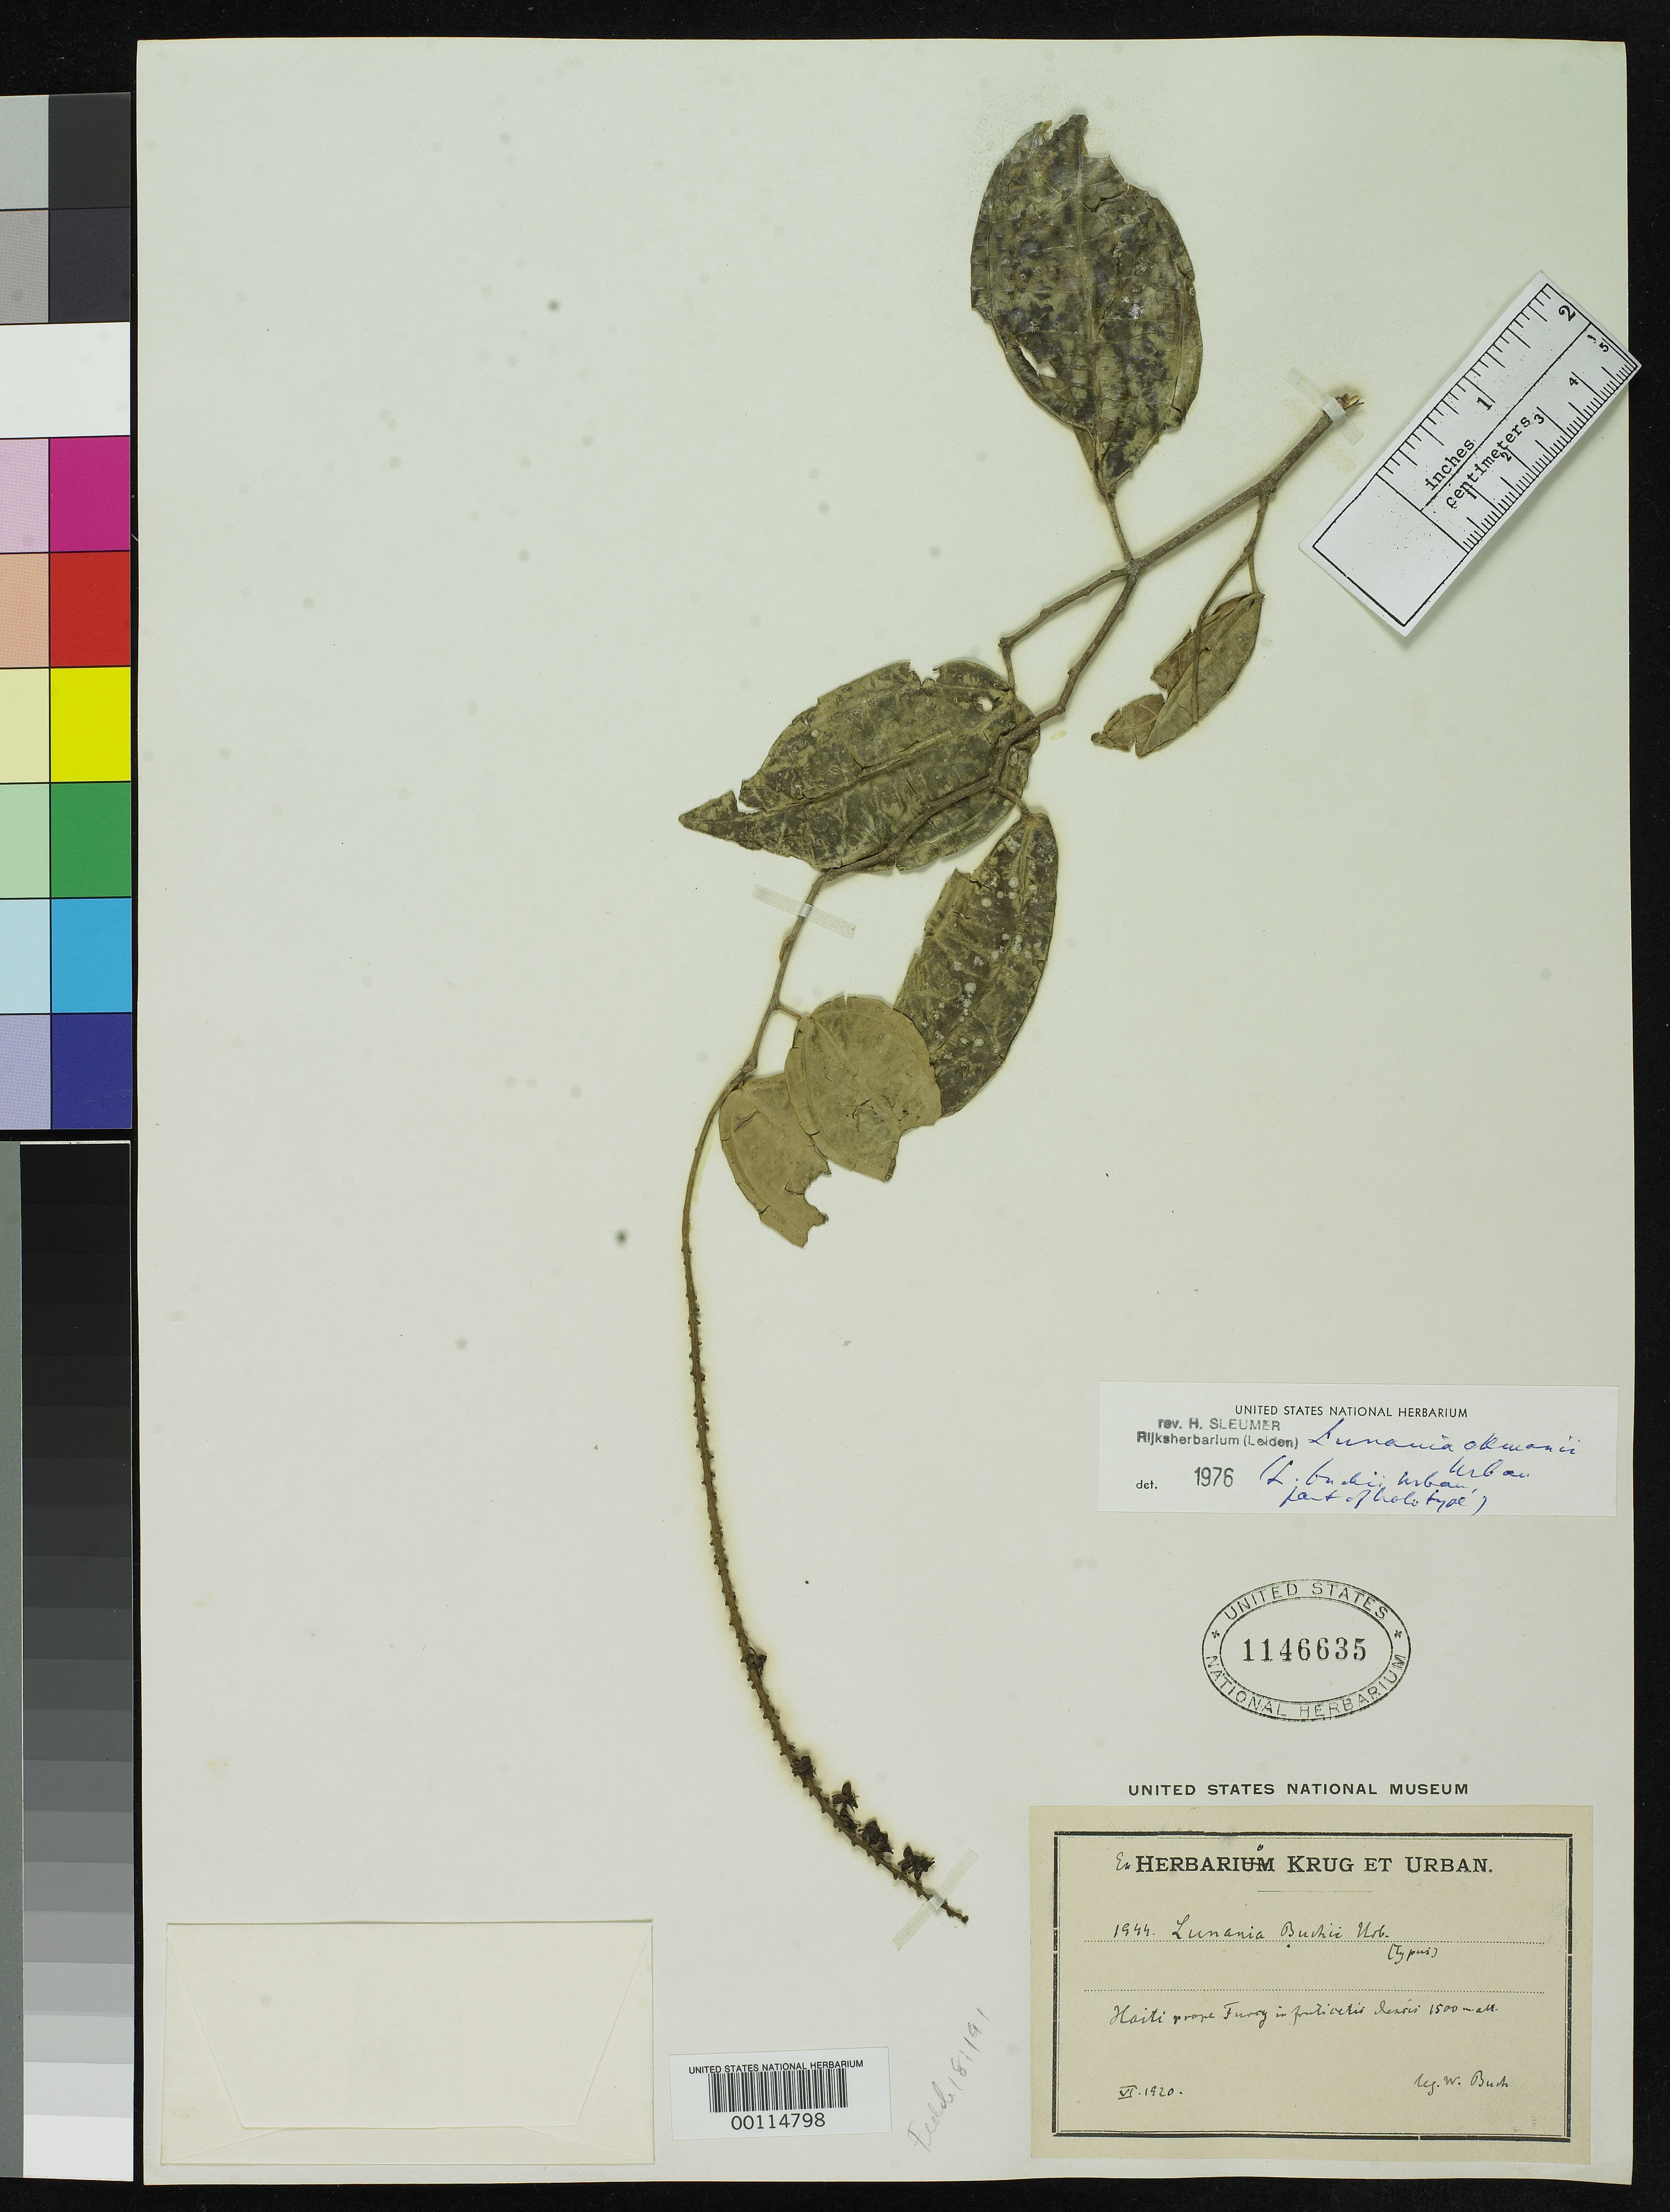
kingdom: Plantae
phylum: Tracheophyta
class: Magnoliopsida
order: Malpighiales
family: Salicaceae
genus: Lunania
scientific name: Lunania buchii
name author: Urb.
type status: Type Fragment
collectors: W. Buch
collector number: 1944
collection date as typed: Jun 1920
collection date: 1920-06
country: Haiti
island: Hispaniola Island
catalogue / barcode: US 1146635